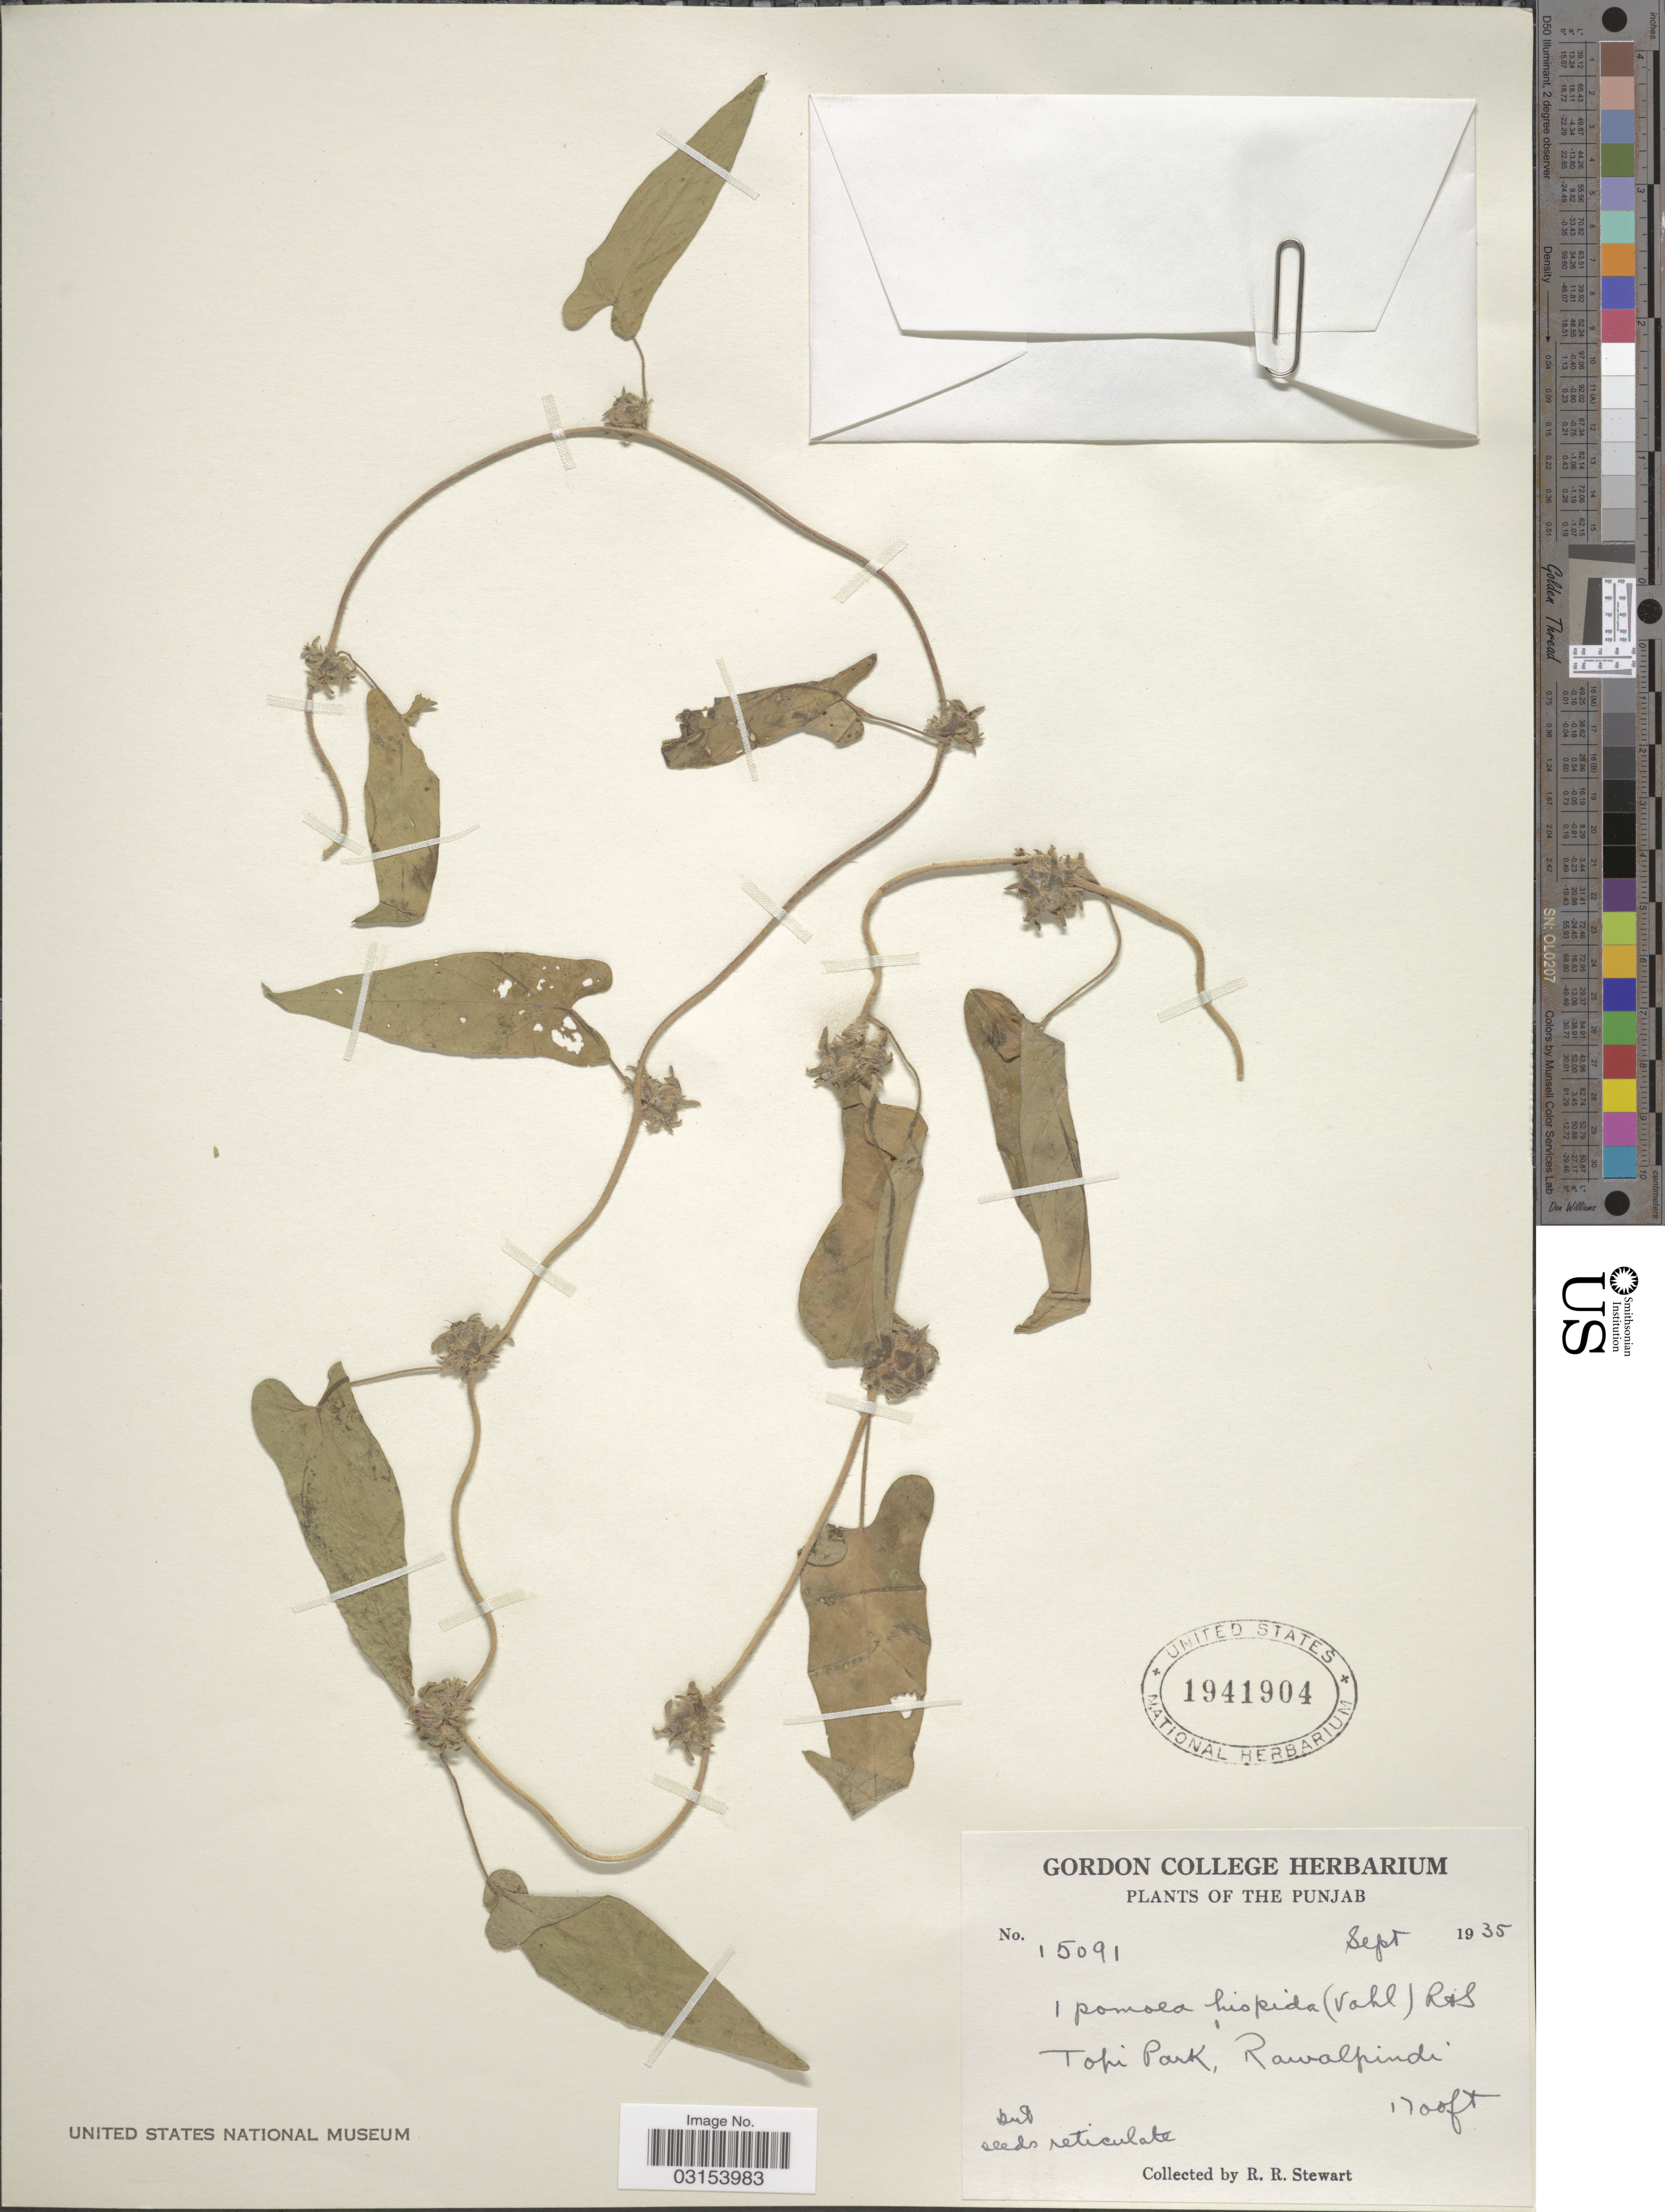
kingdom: Plantae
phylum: Tracheophyta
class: Magnoliopsida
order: Solanales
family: Convolvulaceae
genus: Ipomoea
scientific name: Ipomoea hispida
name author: Zuccagni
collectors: R. Stewart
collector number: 15091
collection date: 1935-09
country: Pakistan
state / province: Punjab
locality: Topi Park, Rawalpindi.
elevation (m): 518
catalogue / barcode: US 1941904